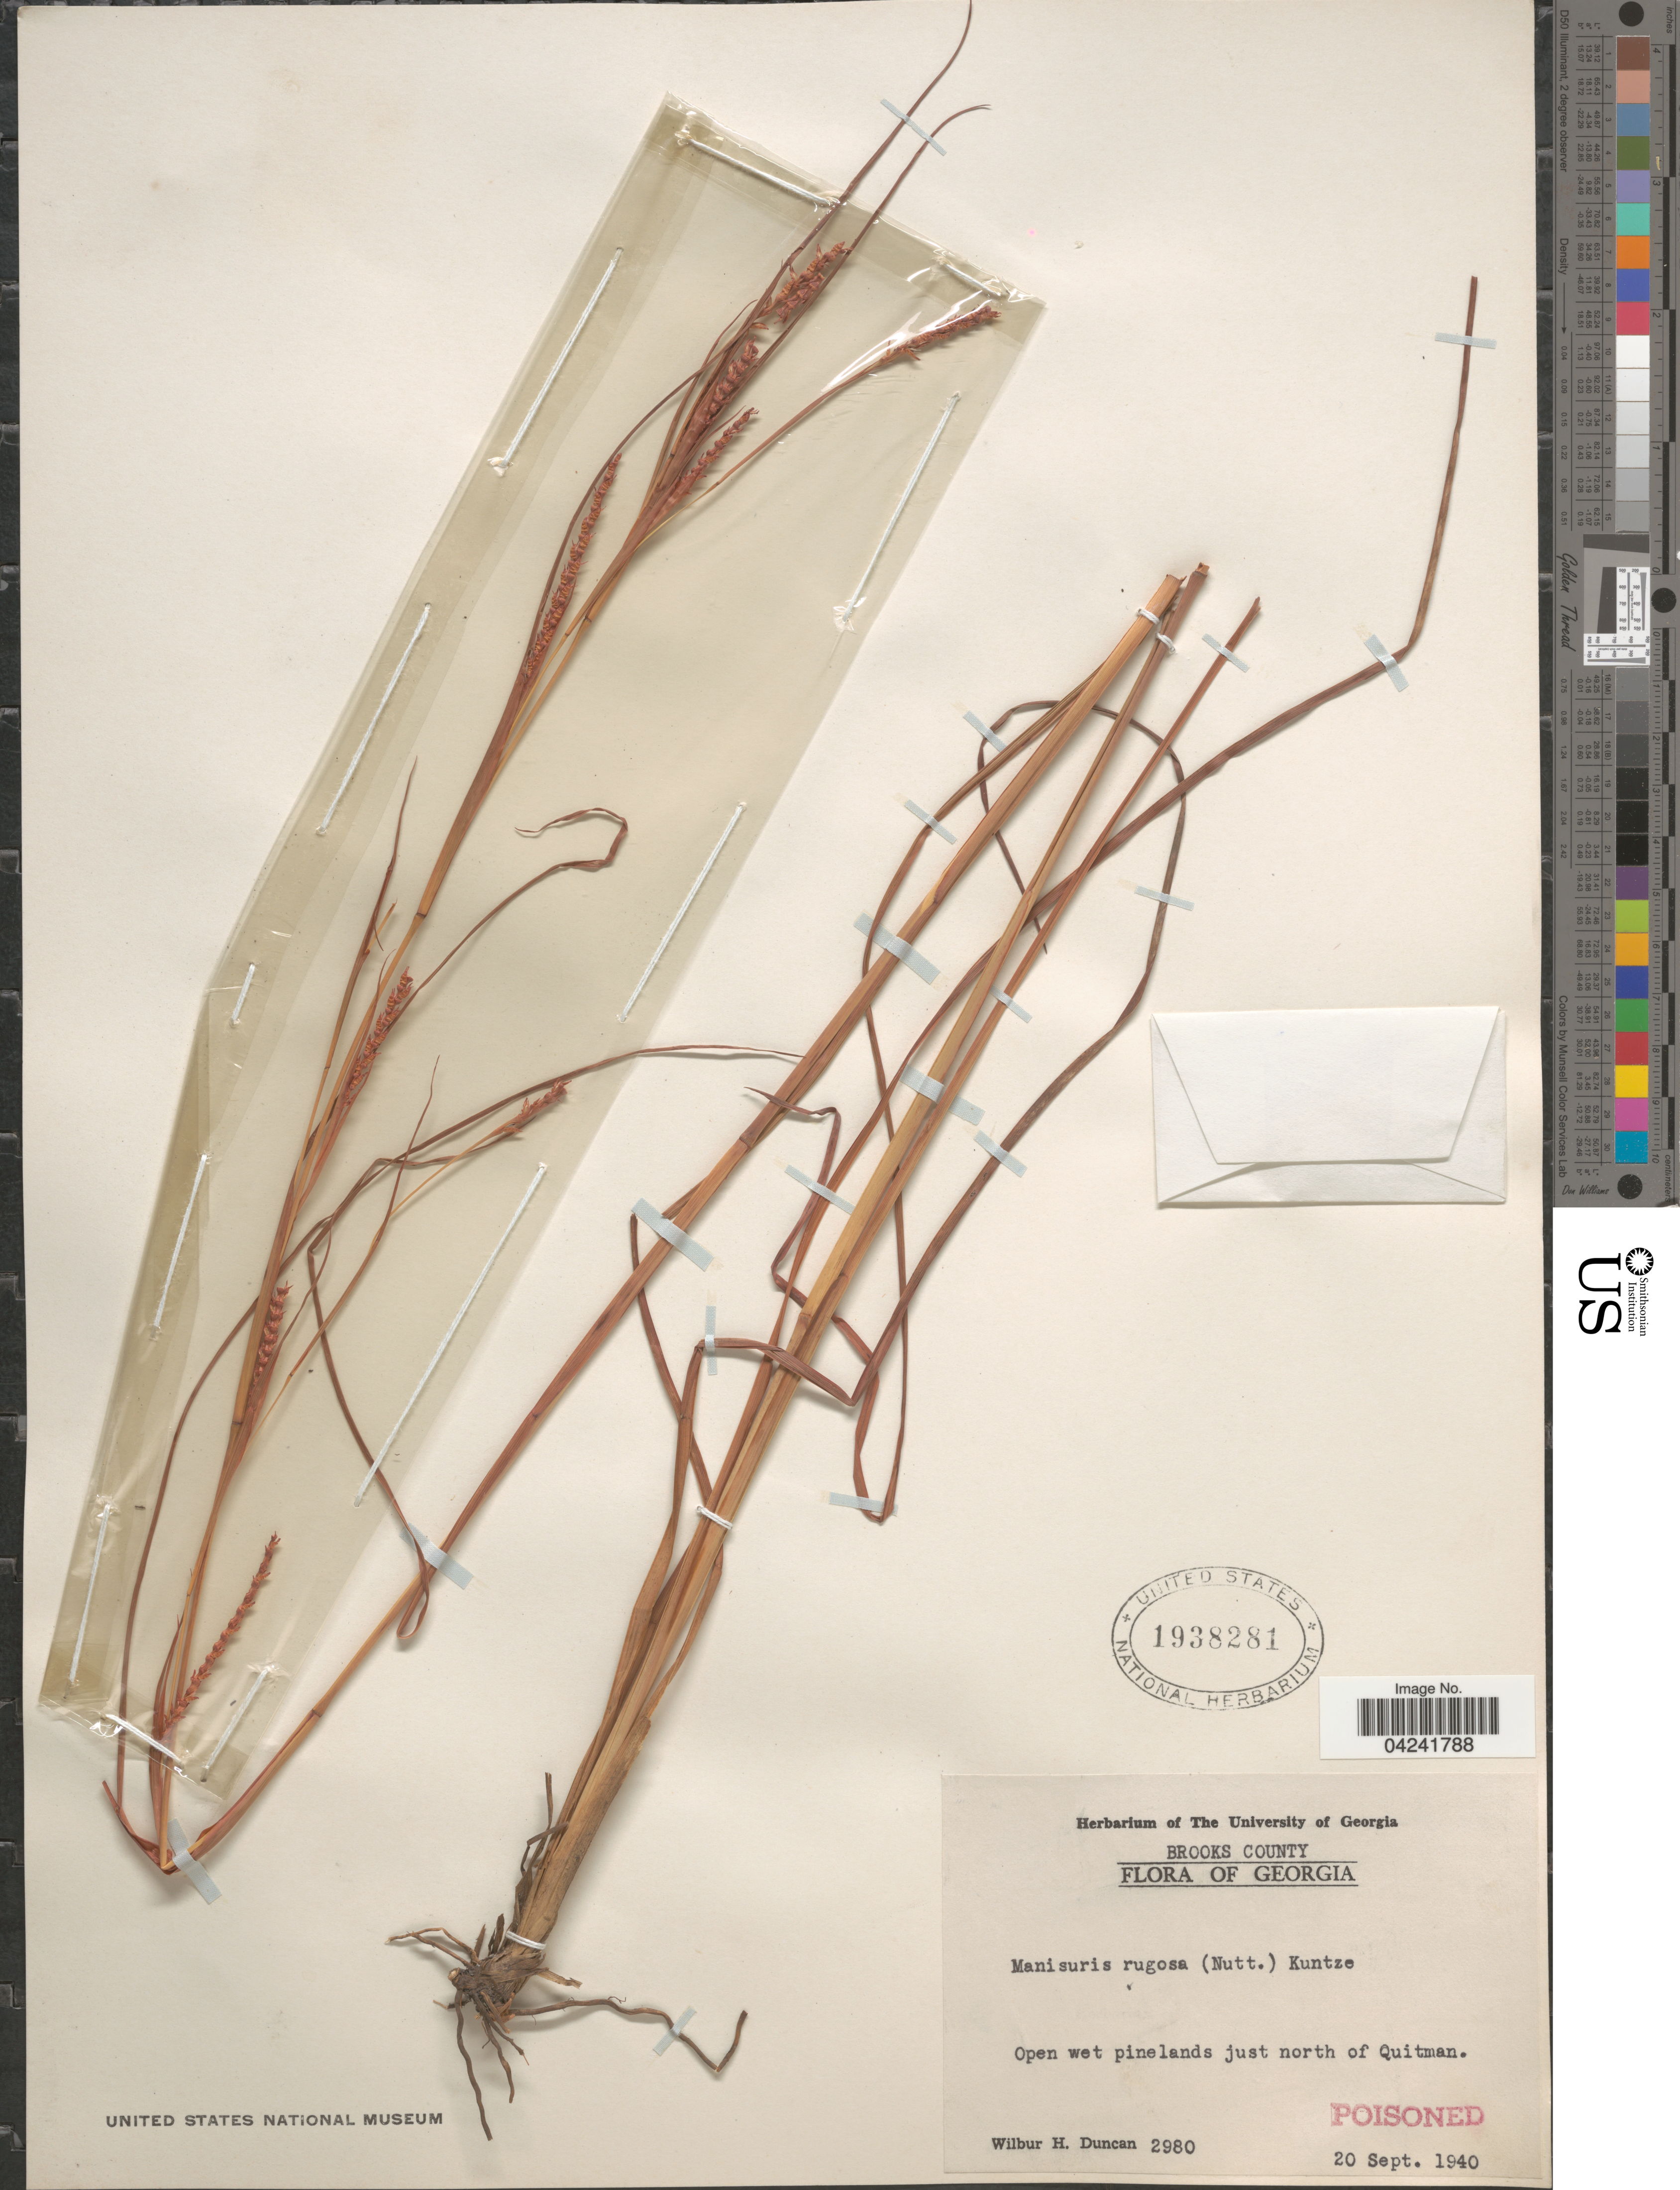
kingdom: Plantae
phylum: Tracheophyta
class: Liliopsida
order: Poales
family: Poaceae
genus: Mnesithea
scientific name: Mnesithea rugosa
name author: (Nutt.) de Koning & Sosef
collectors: W. H. Duncan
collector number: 2980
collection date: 1940-09-20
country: United States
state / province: Georgia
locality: Brooks County. Open wet pinelands just north of Quitman.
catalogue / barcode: US 1938281